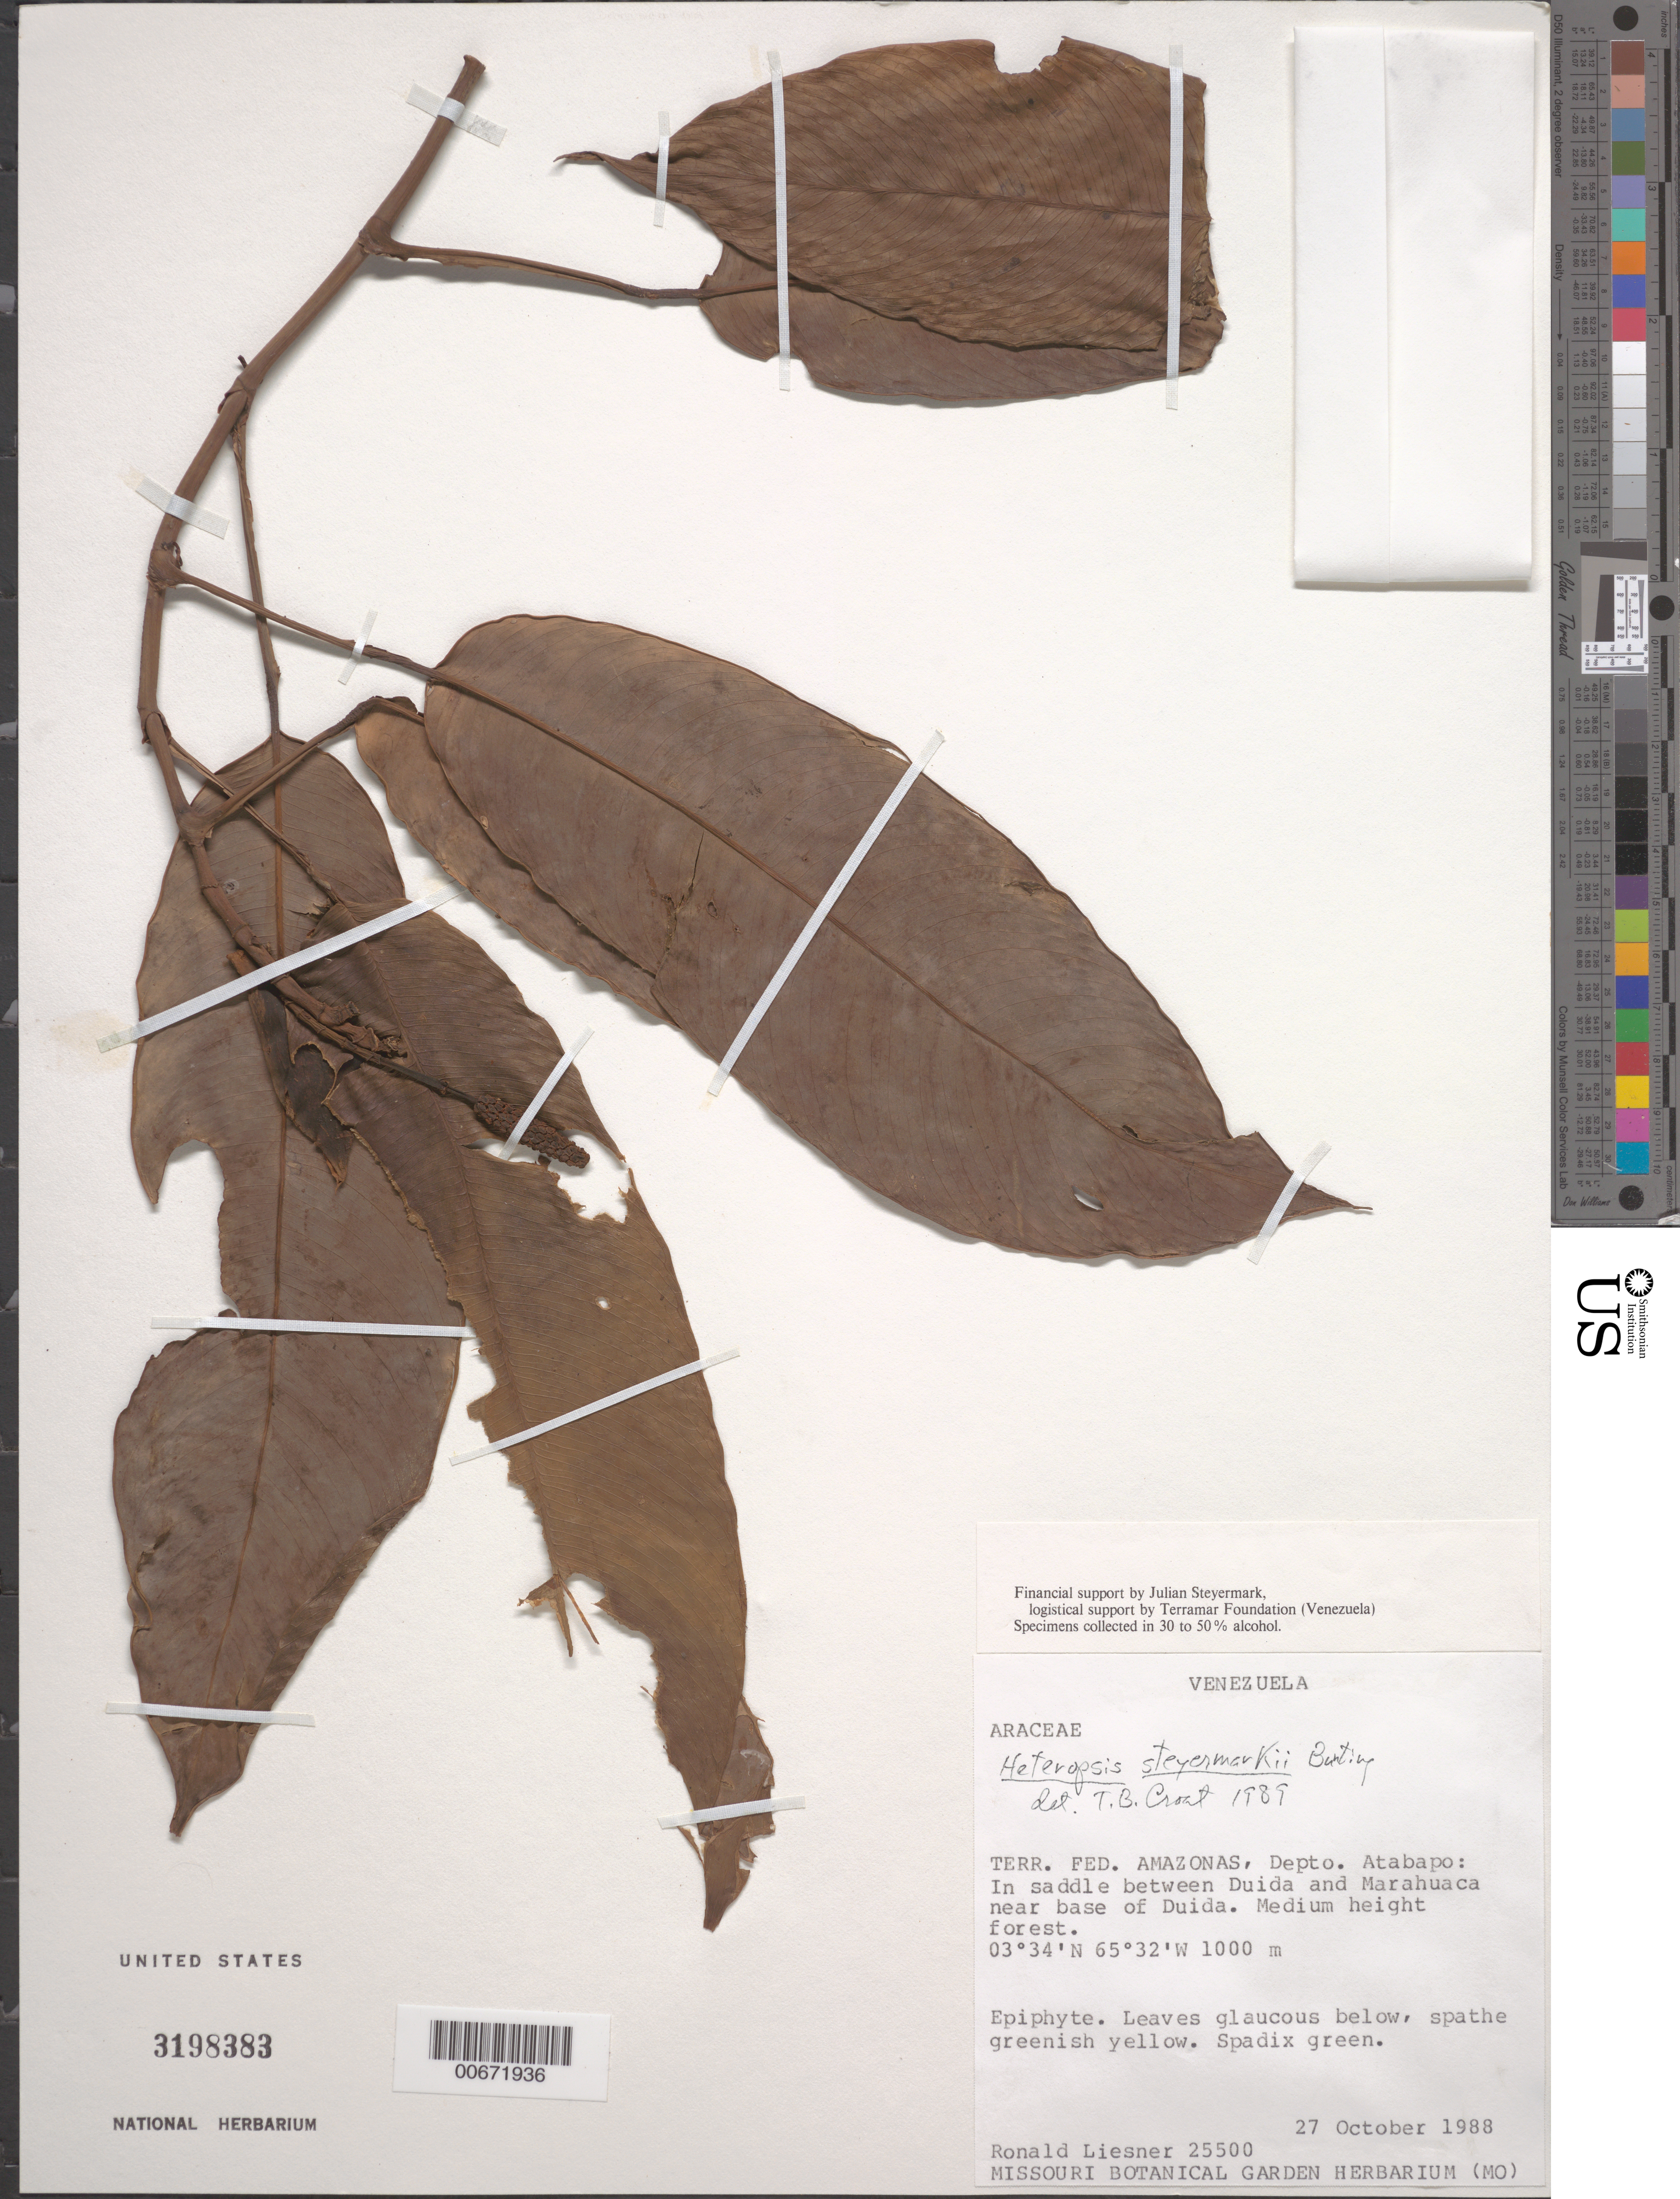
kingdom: Plantae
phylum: Tracheophyta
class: Liliopsida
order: Alismatales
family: Araceae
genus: Heteropsis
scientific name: Heteropsis steyermarkii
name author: G.S. Bunting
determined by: Croat, Thomas B., Missouri Botanical Garden (MO)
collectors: R. L. Liesner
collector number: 25500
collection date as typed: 27-Oct-88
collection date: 1988-10-27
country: Venezuela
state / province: Amazonas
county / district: Atabapo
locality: Duida, near base; saddle between Duida and Marahuaca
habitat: Medium height forest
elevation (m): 1000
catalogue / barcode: US 3198383